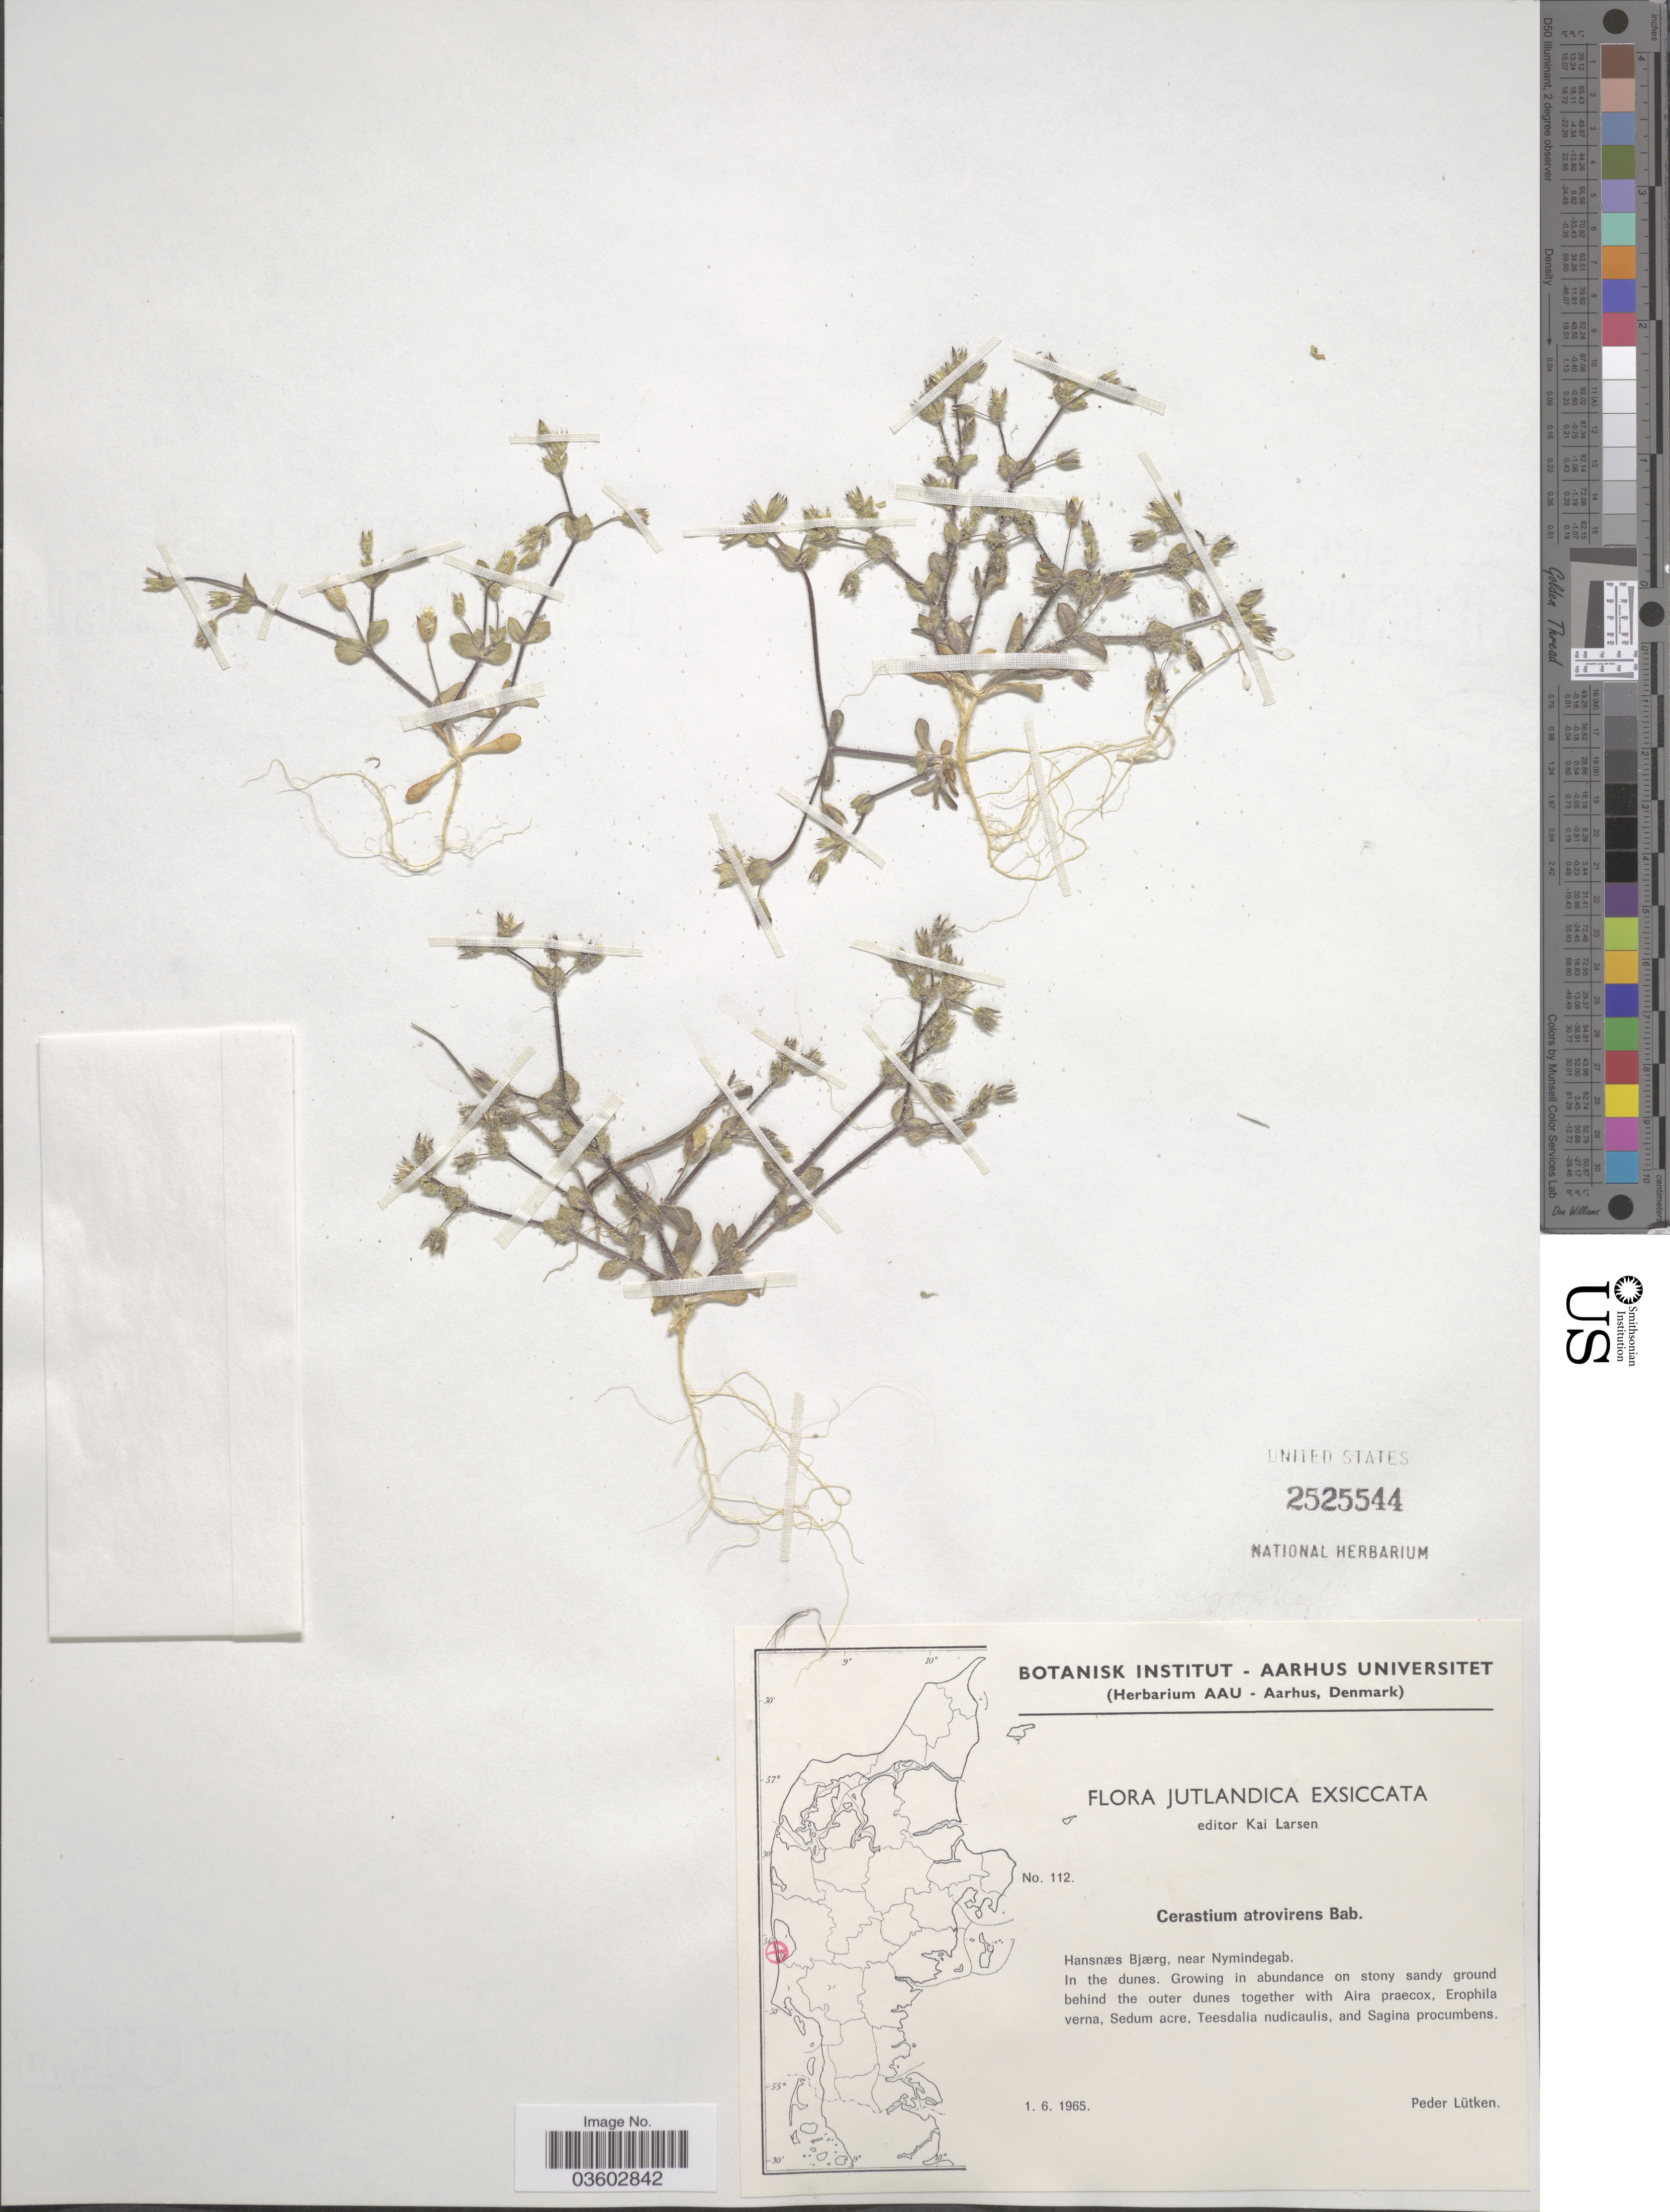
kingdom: Plantae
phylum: Tracheophyta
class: Magnoliopsida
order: Caryophyllales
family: Caryophyllaceae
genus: Cerastium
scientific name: Cerastium atrovirens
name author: Bab.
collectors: P. Lütken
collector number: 112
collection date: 1965-06-01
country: Denmark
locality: Hansnæs Bjærg, near Nymindegab.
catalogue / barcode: US 2525544